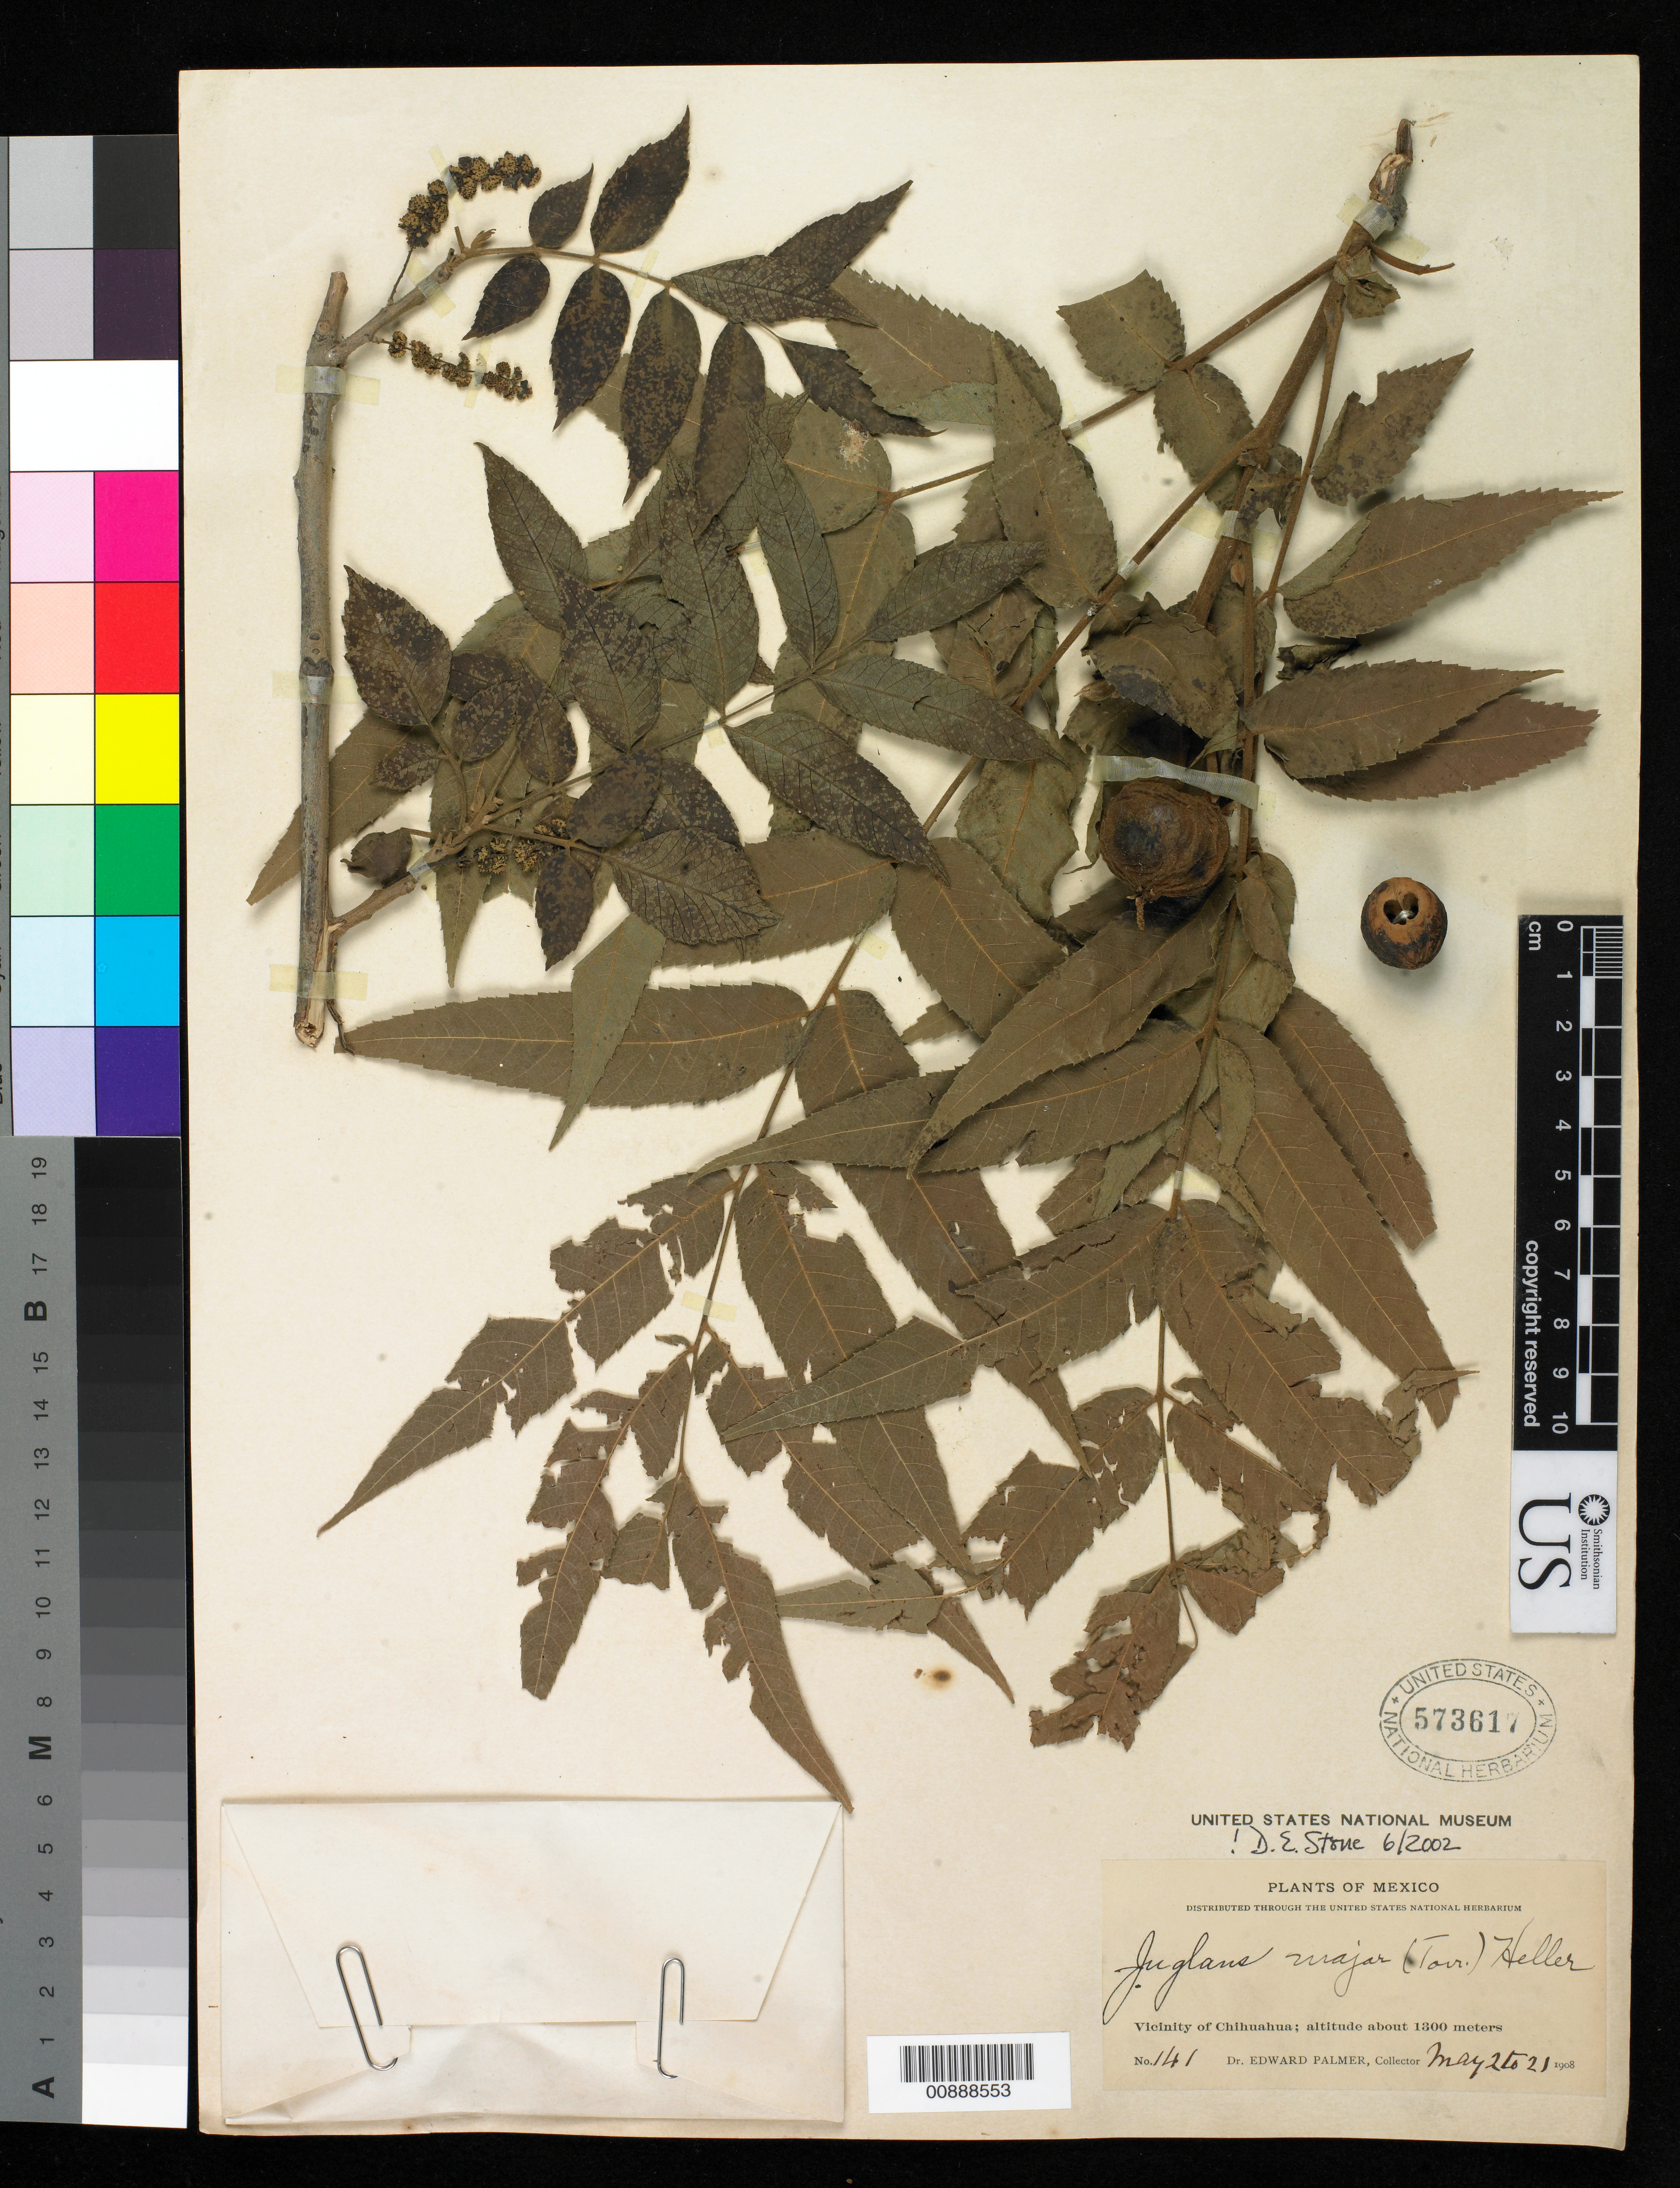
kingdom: Plantae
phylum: Tracheophyta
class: Magnoliopsida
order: Fagales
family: Juglandaceae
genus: Juglans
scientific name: Juglans major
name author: (Torr.) A. Heller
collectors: E. Palmer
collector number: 141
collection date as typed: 02 May 1908 to 21 May 1908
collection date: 1908-05-02/1908-05-21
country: Mexico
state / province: Chihuahua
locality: Vicinity of Chihuahua.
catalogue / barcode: US 573617